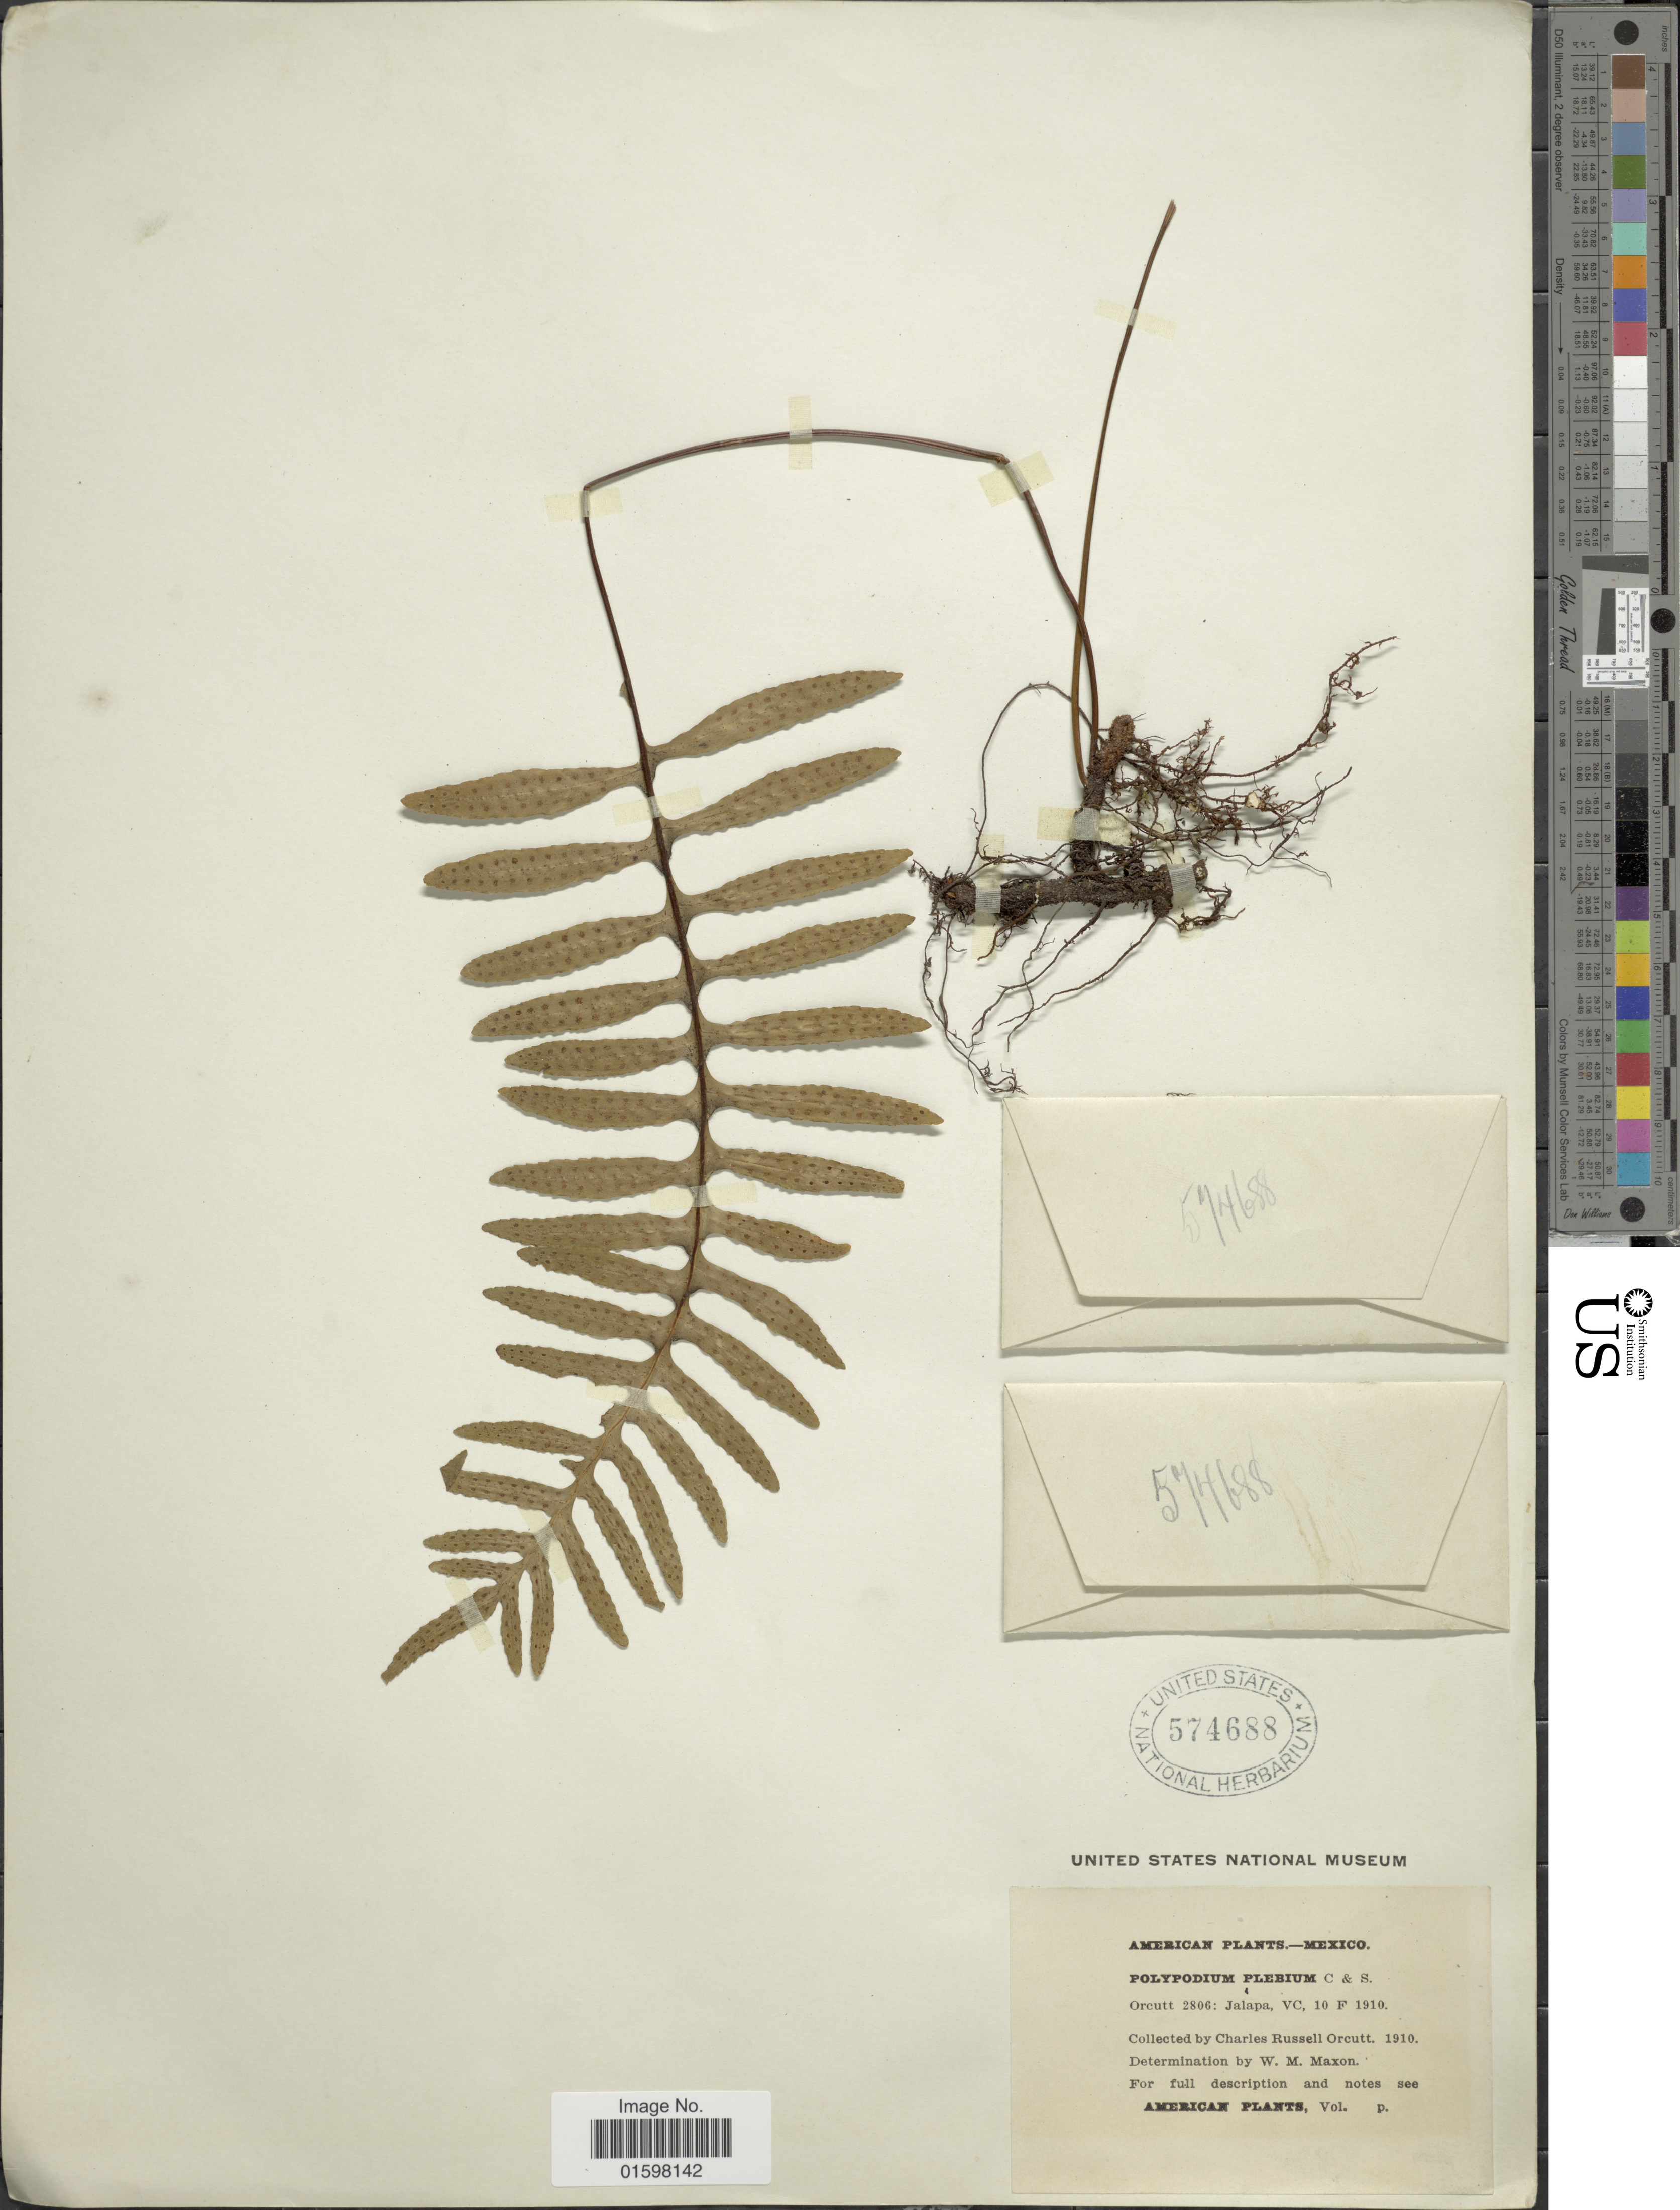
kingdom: Plantae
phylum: Tracheophyta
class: Polypodiopsida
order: Polypodiales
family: Polypodiaceae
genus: Pleopeltis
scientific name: Pleopeltis plebeia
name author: (Schltdl. ex Cham.) A.R. Sm. & Tejero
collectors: C. R. Orcutt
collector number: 2806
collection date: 1910-02-10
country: Mexico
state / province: Veracruz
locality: Jalapa, VC.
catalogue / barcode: US 574688